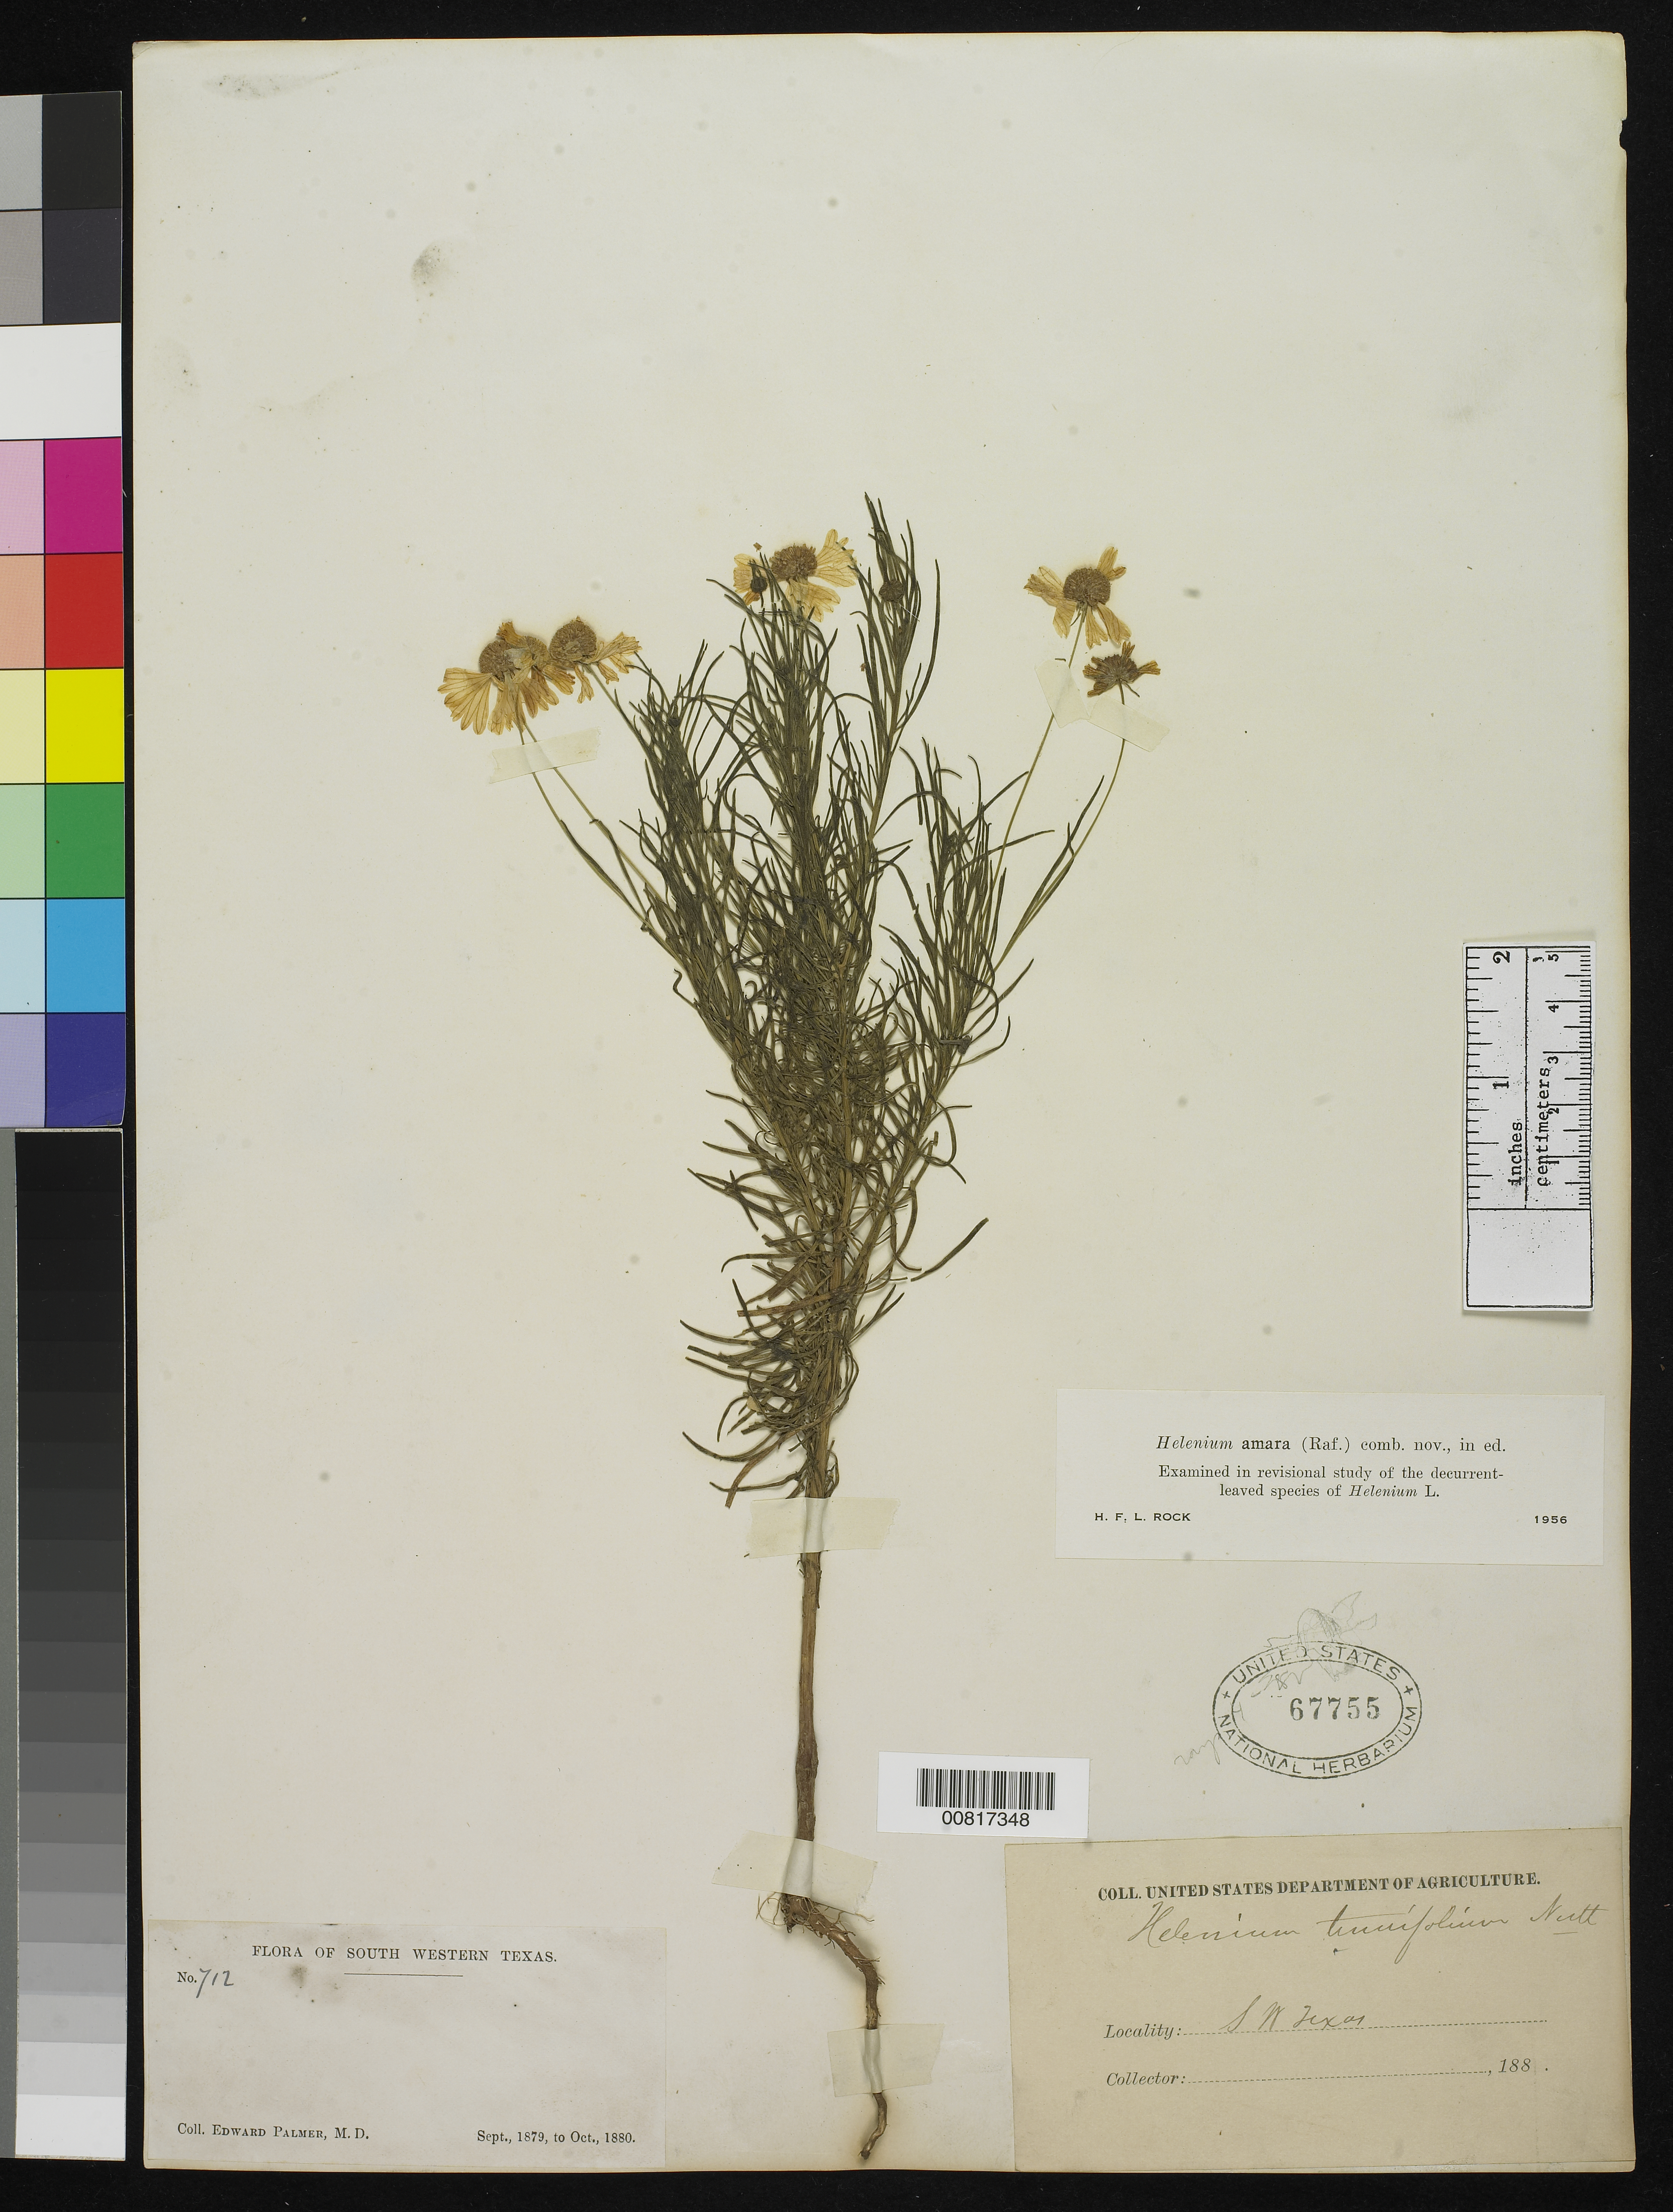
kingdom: Plantae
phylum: Tracheophyta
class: Magnoliopsida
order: Asterales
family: Asteraceae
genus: Helenium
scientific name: Helenium amarum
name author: (Raf.) H. Rock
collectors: E. Palmer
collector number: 712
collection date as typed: Sep 1879 to -- Oct 1880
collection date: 1879-09/1880-10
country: United States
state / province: Texas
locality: South Western Texas.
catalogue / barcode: US 67755